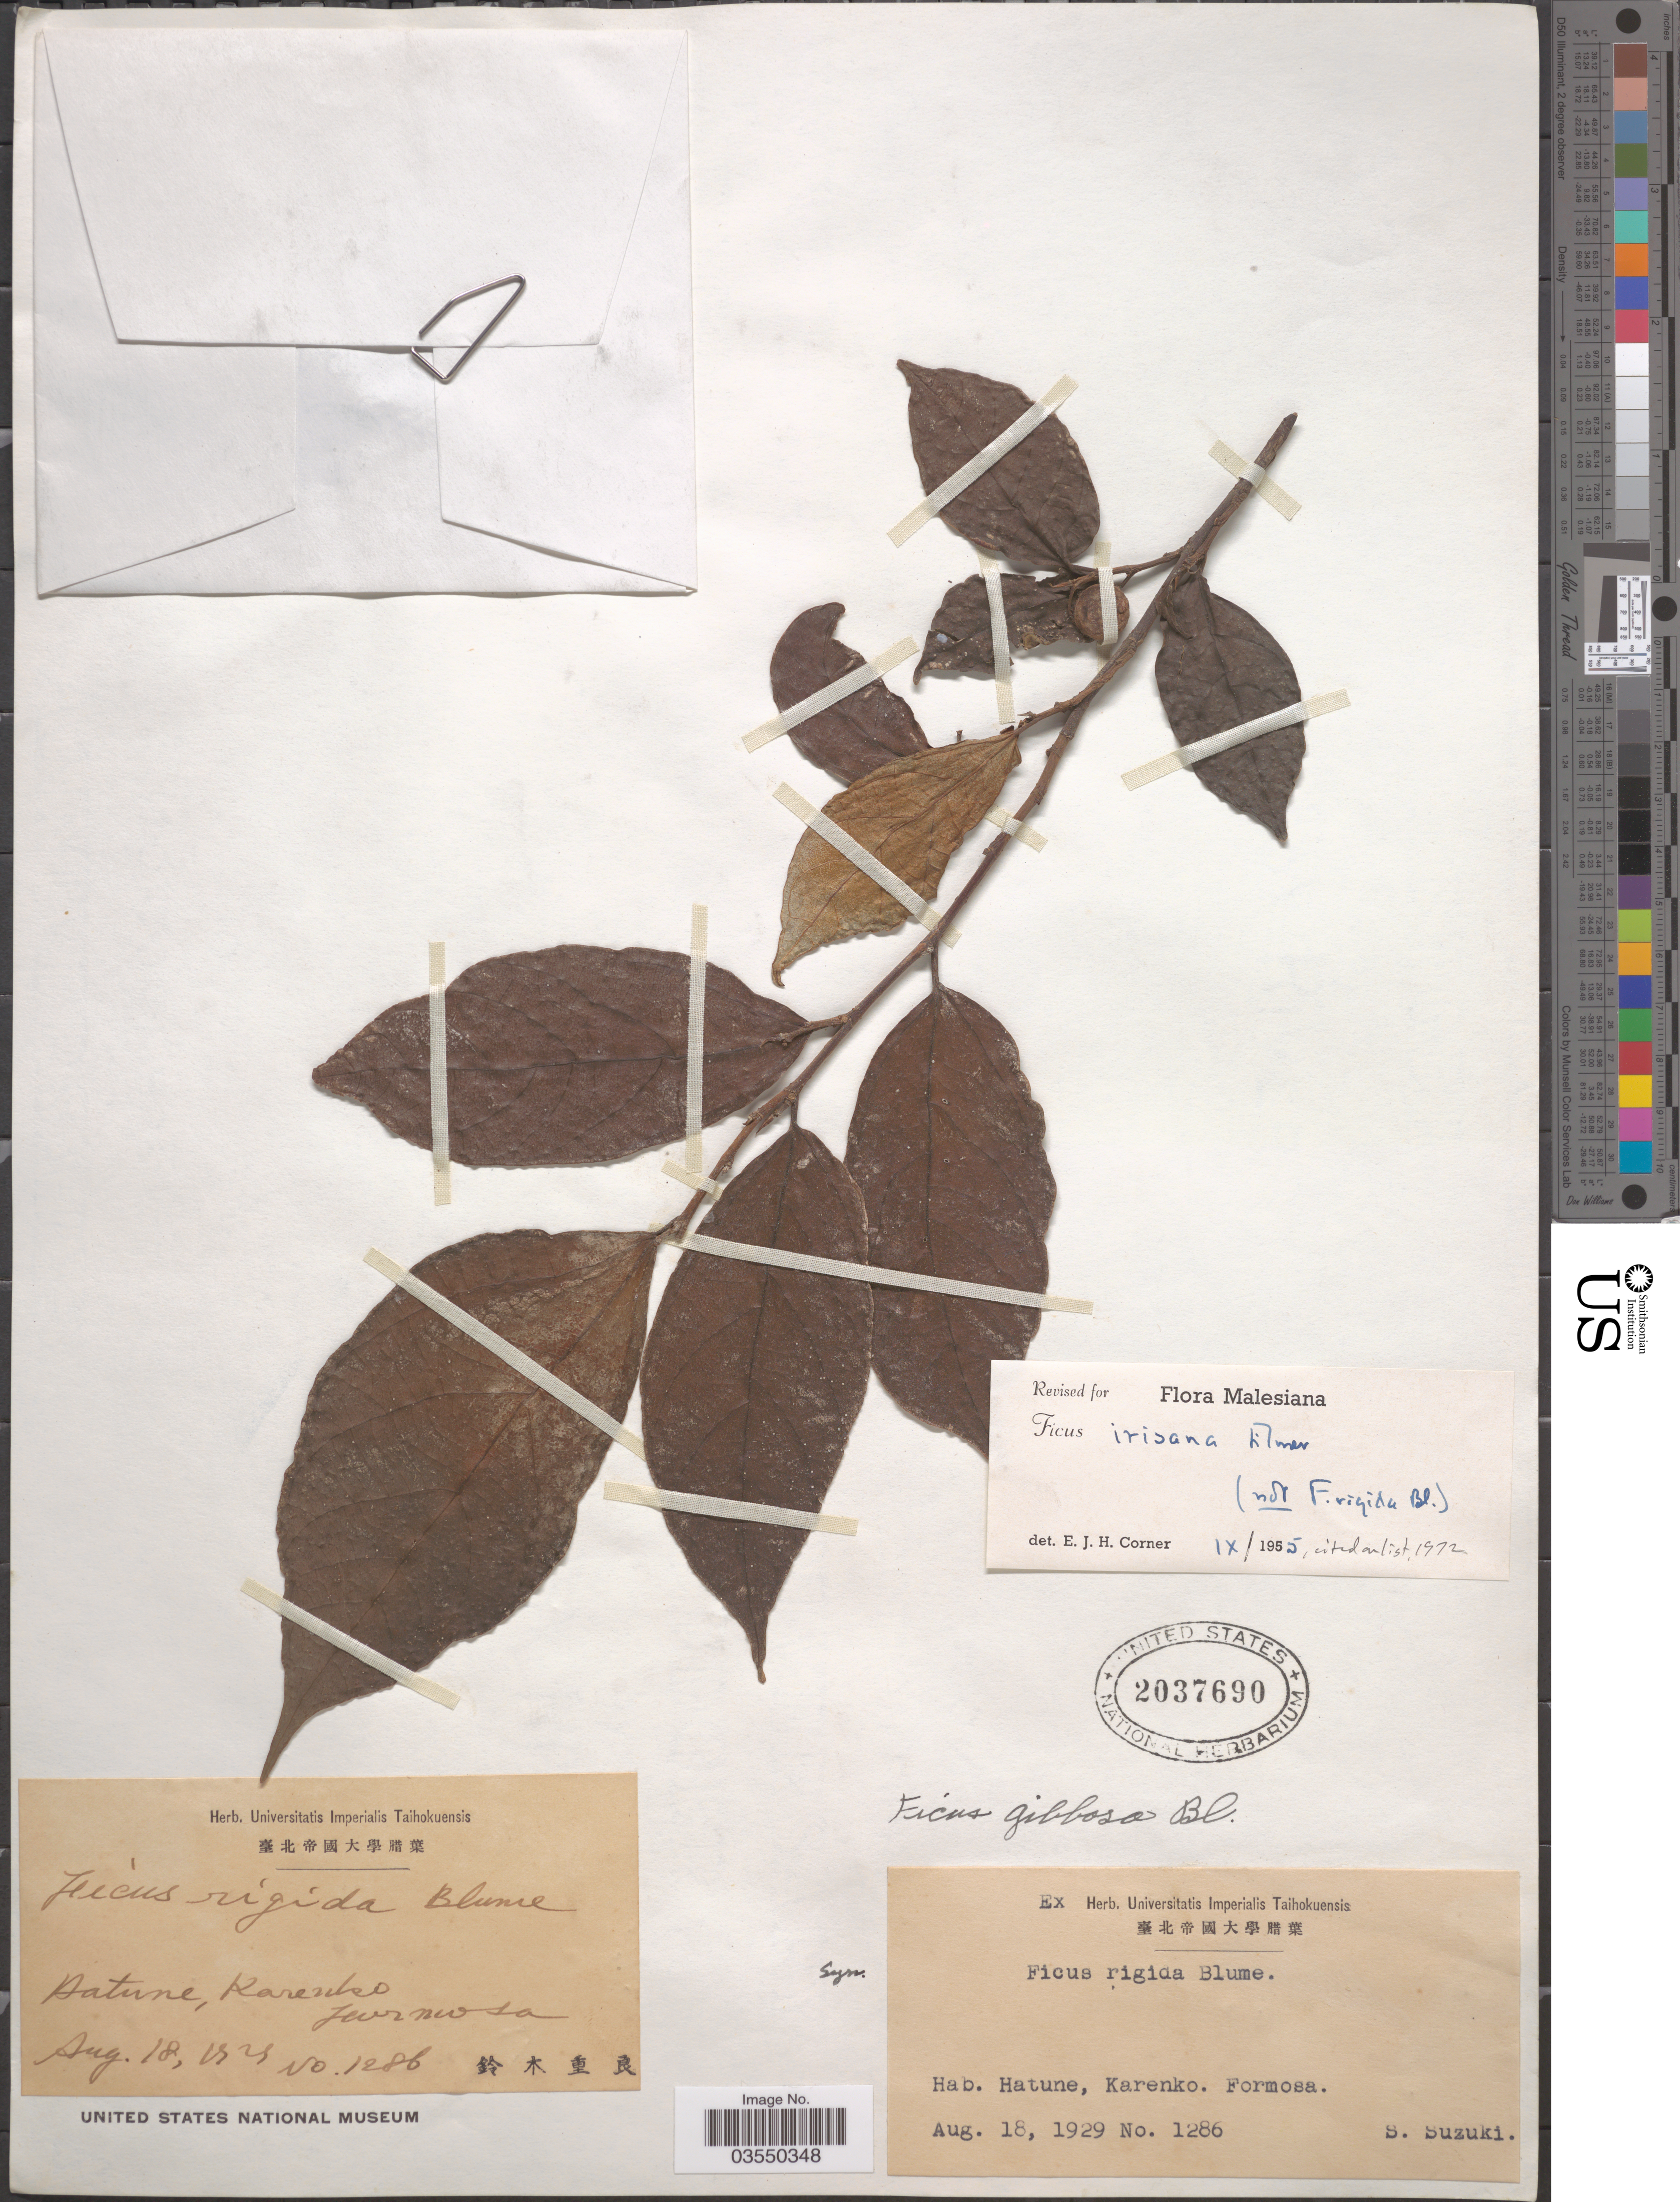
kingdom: Plantae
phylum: Tracheophyta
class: Magnoliopsida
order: Rosales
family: Moraceae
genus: Ficus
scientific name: Ficus irisana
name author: Elmer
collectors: S. Suzuki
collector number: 1286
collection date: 1929-08-18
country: Taiwan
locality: Hatune, Karenko. Formosa.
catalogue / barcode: US 2037690